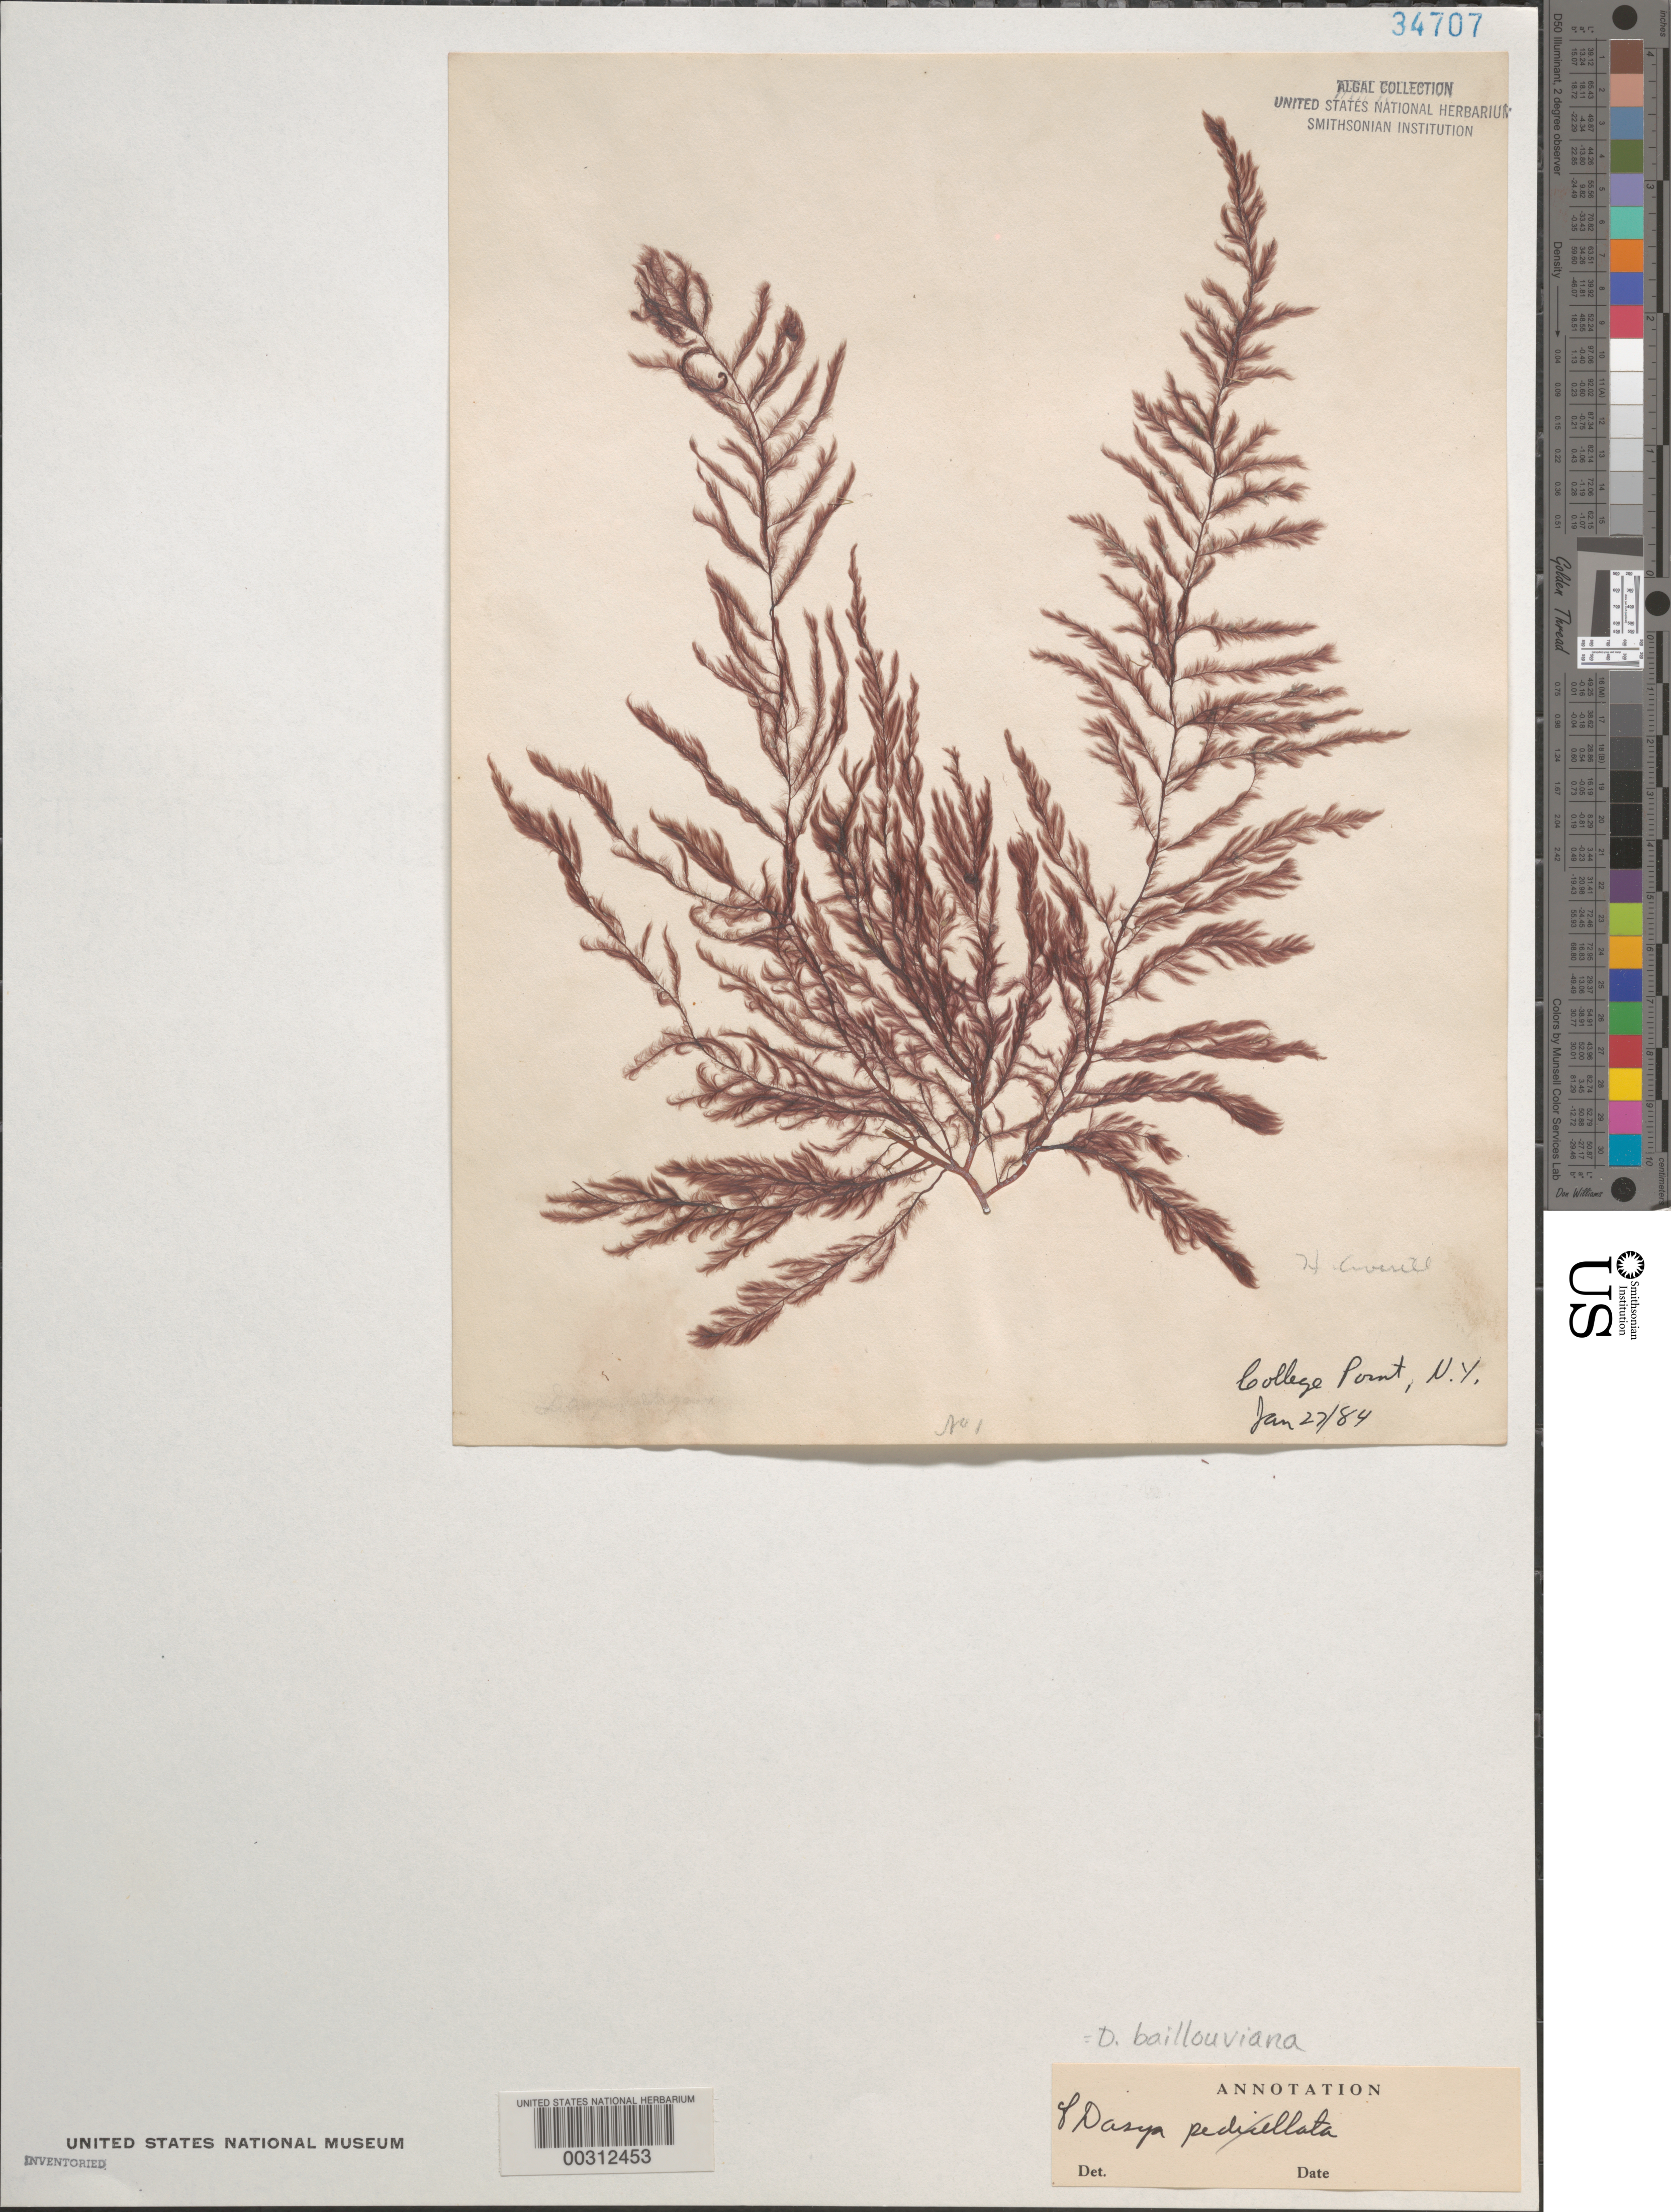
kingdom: Plantae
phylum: Rhodophyta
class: Florideophyceae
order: Ceramiales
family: Dasyaceae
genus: Dasya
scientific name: Dasya pedicellata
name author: (C. Agardh) C. Agardh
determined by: Algae name updating Project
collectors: H. Averill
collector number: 1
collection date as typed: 27 Jan 1884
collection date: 1884-01-27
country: United States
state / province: New York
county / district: Queens County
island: Long Island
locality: College Point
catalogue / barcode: US 34707